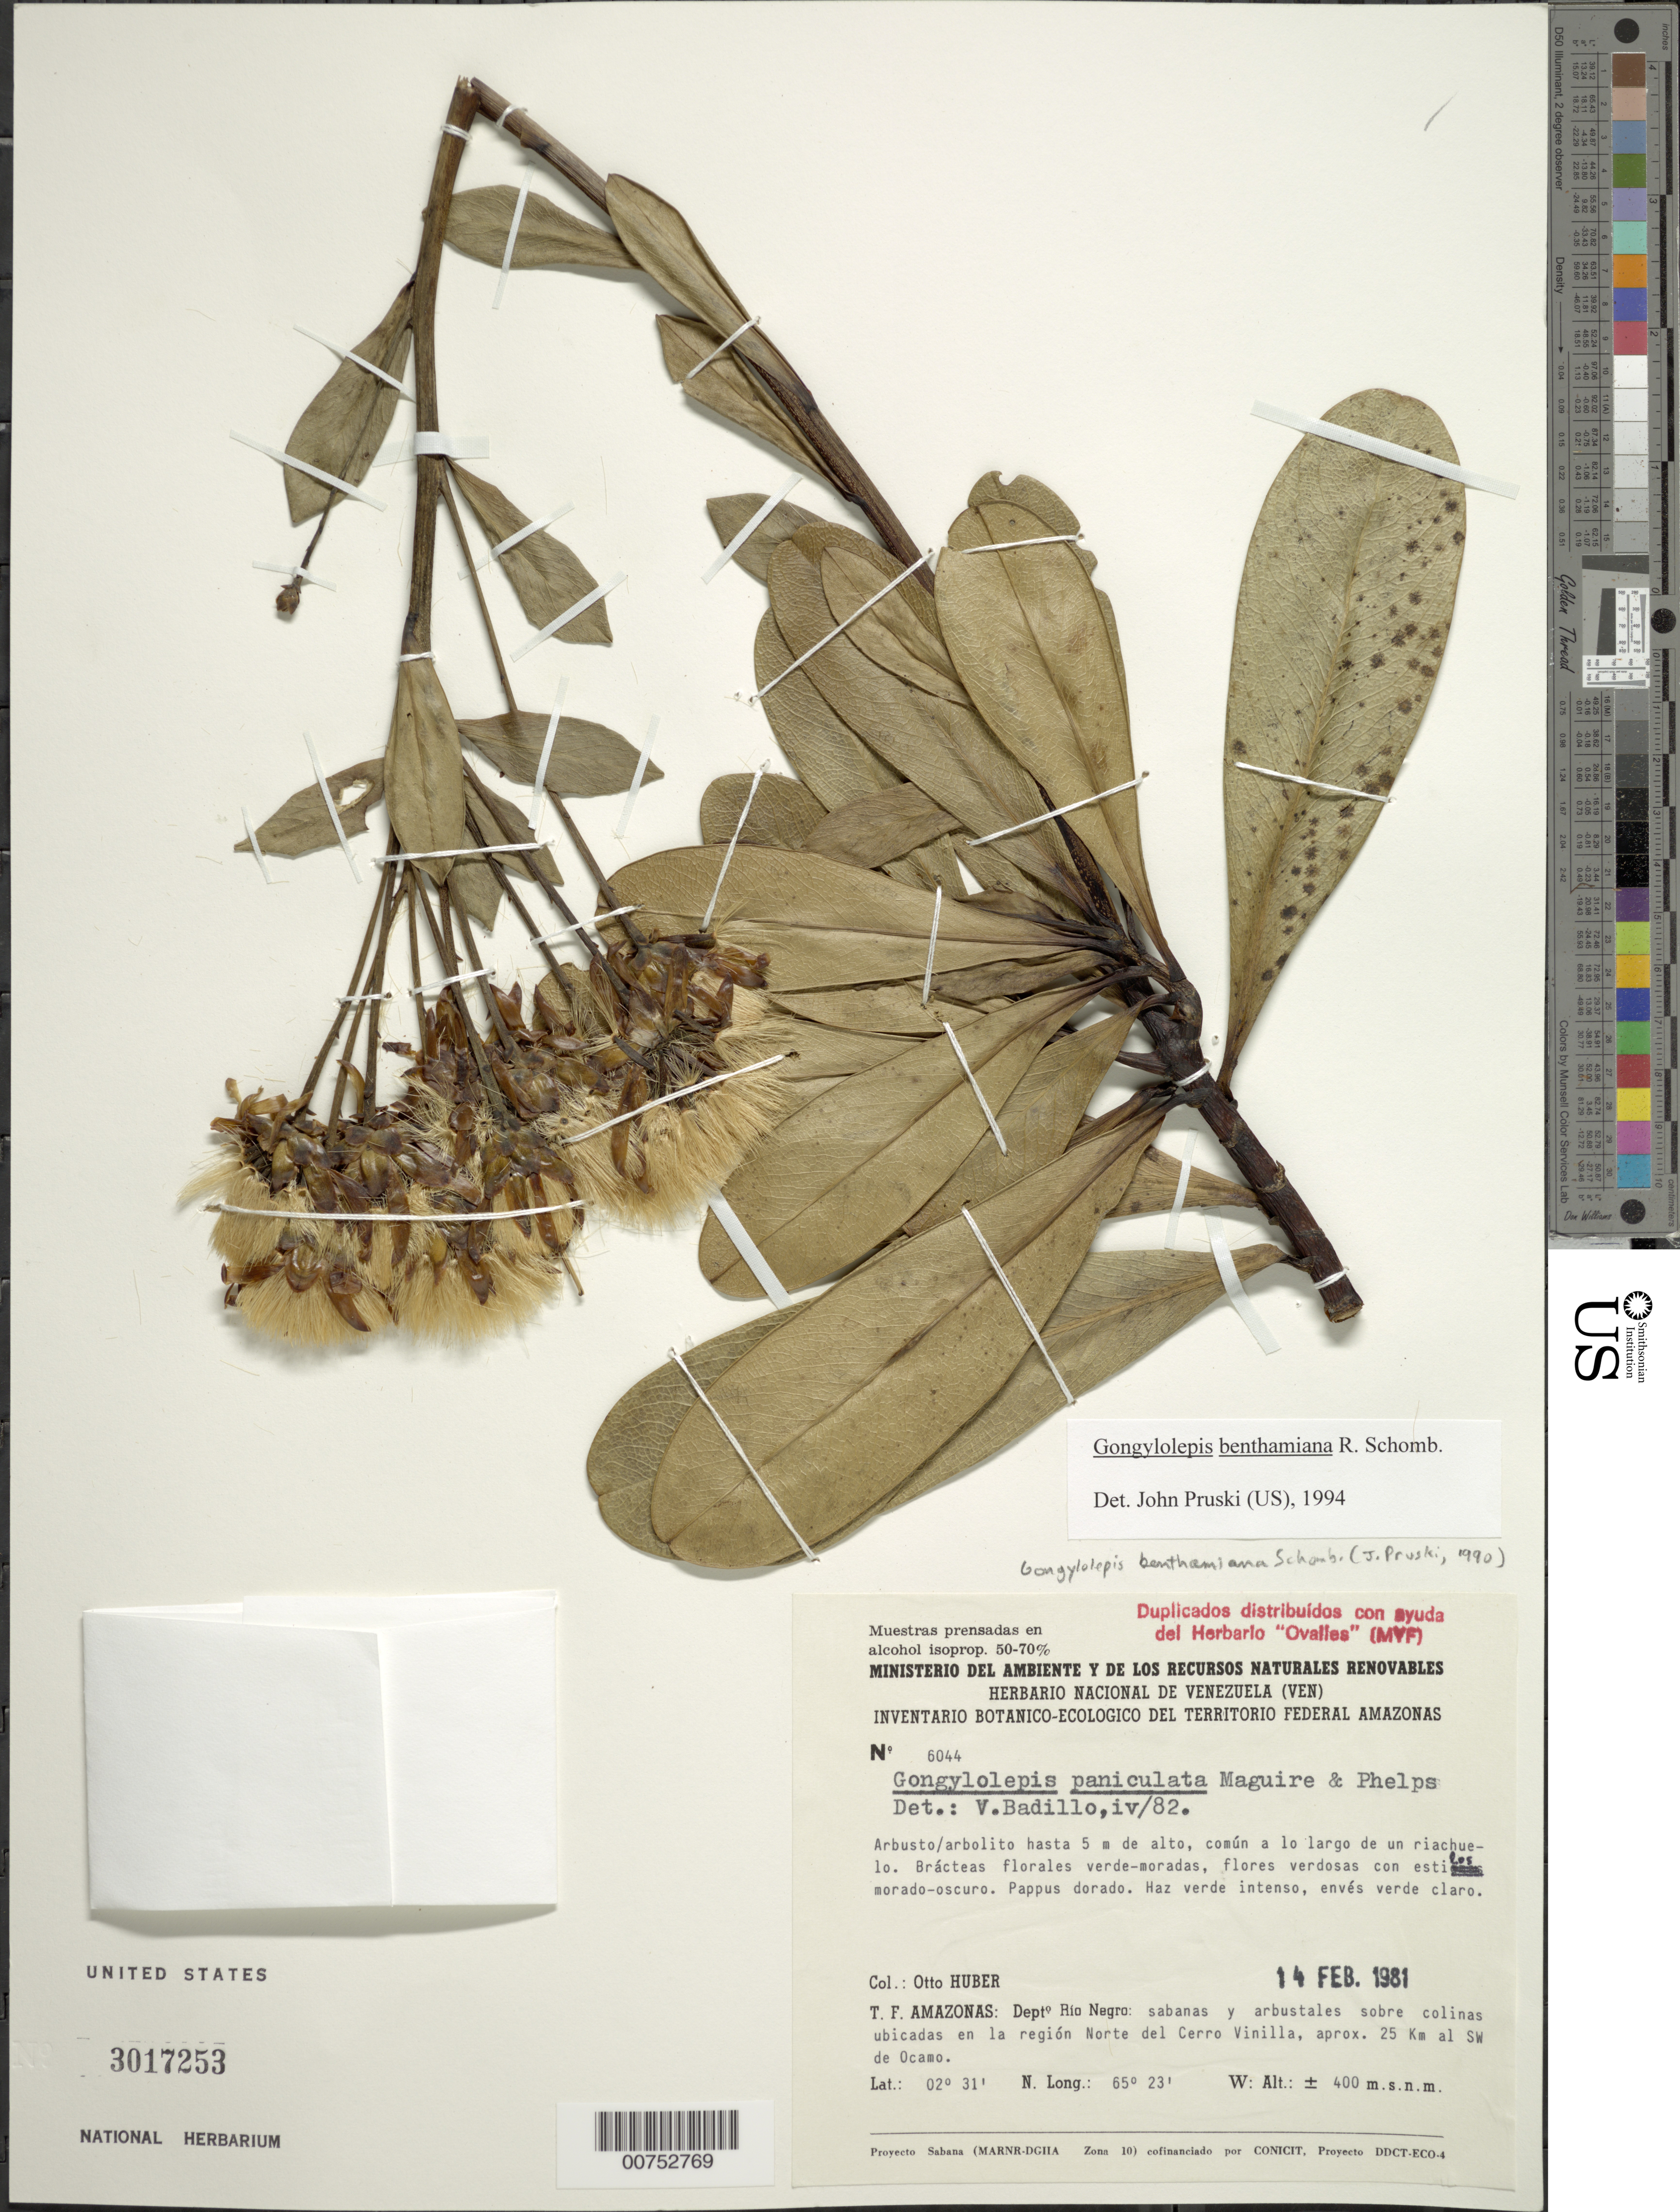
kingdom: Plantae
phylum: Tracheophyta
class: Magnoliopsida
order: Asterales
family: Asteraceae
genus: Gongylolepis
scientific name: Gongylolepis benthamiana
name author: R.H. Schomb.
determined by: Pruski, J. F.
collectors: O. Huber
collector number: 6044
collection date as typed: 14-Feb-81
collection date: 1981-02-14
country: Venezuela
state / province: Amazonas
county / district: Río Negro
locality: Cerro Vinilla, norte, aprox. 25 km al SW de Ocamo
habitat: Sabanas y arbustales sobre colinas; a lo largo de un riachuelo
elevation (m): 400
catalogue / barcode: US 3017253